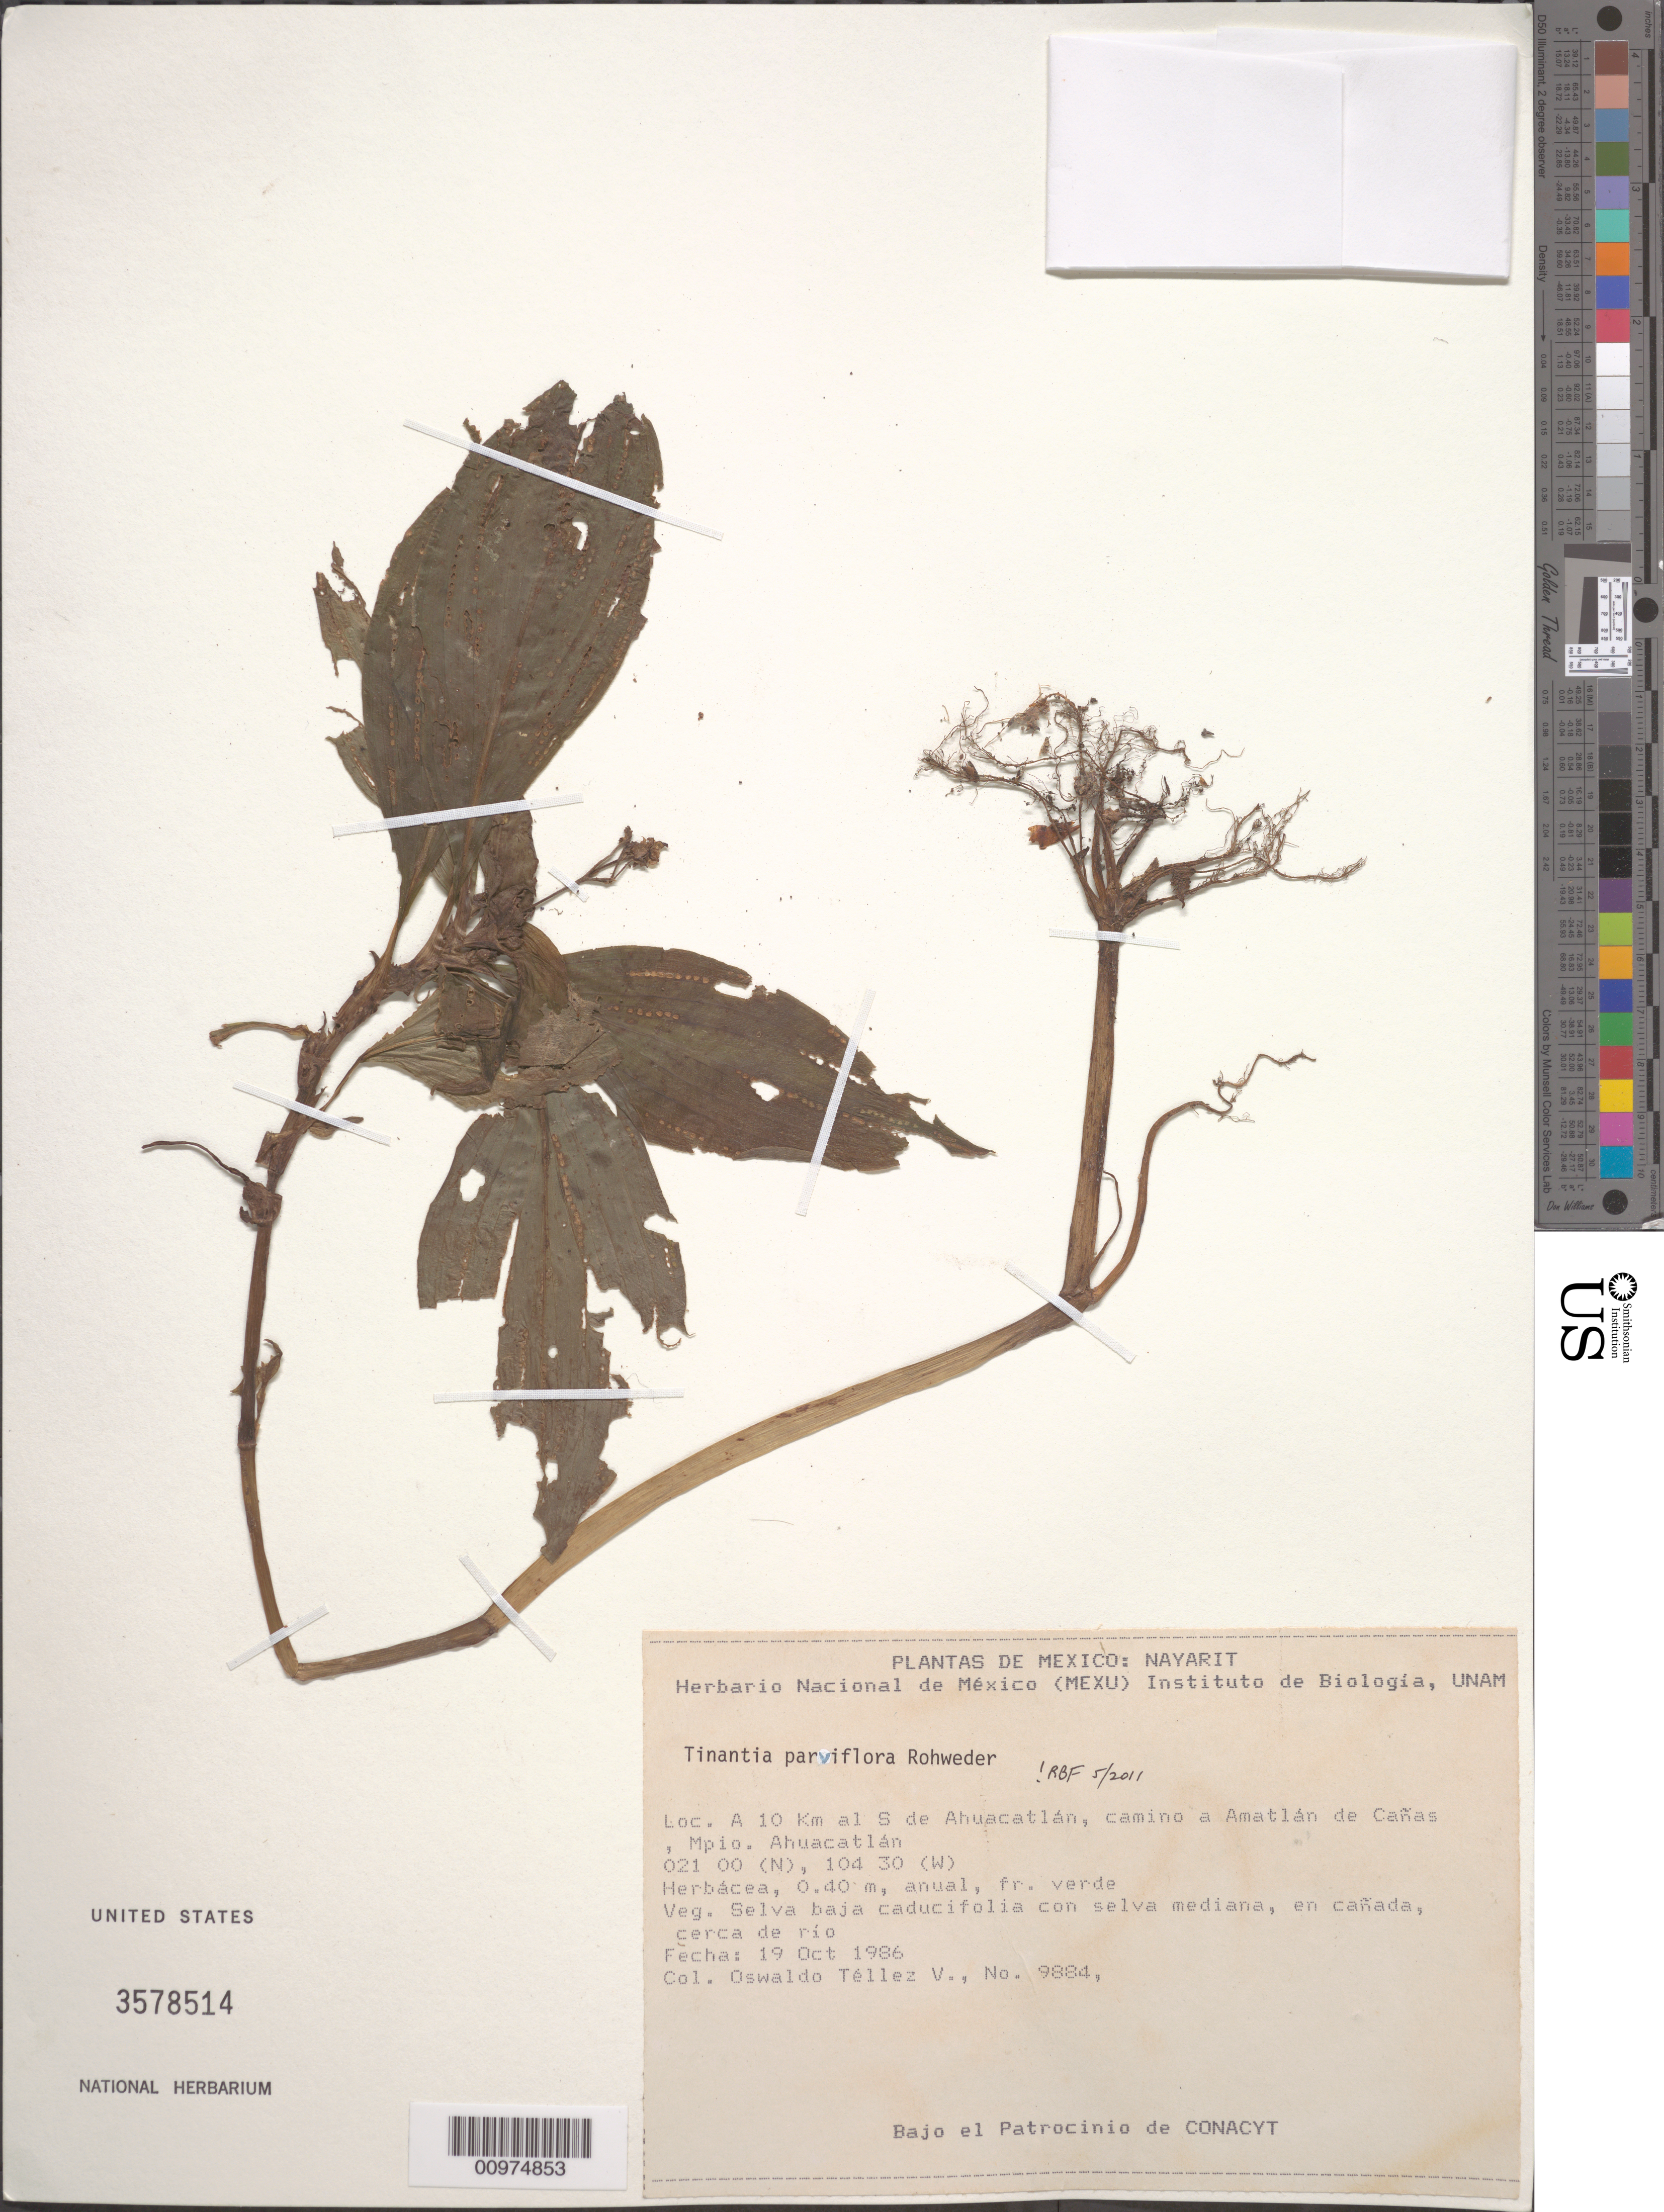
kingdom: Plantae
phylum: Tracheophyta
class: Liliopsida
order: Commelinales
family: Commelinaceae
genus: Tinantia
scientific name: Tinantia parviflora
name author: Rohweder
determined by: Faden, Robert B., (US), Smithsonian Institution - National Museum of Natural History (UNITED STATES)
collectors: O. Téllez V.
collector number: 9884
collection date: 1986-10-19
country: Mexico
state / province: Nayarit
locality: Loc. A 10 km al S de Ahuacatlan, camino a Amatlan de Canas, Mpio. Ahuacatlan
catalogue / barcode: US 3578514